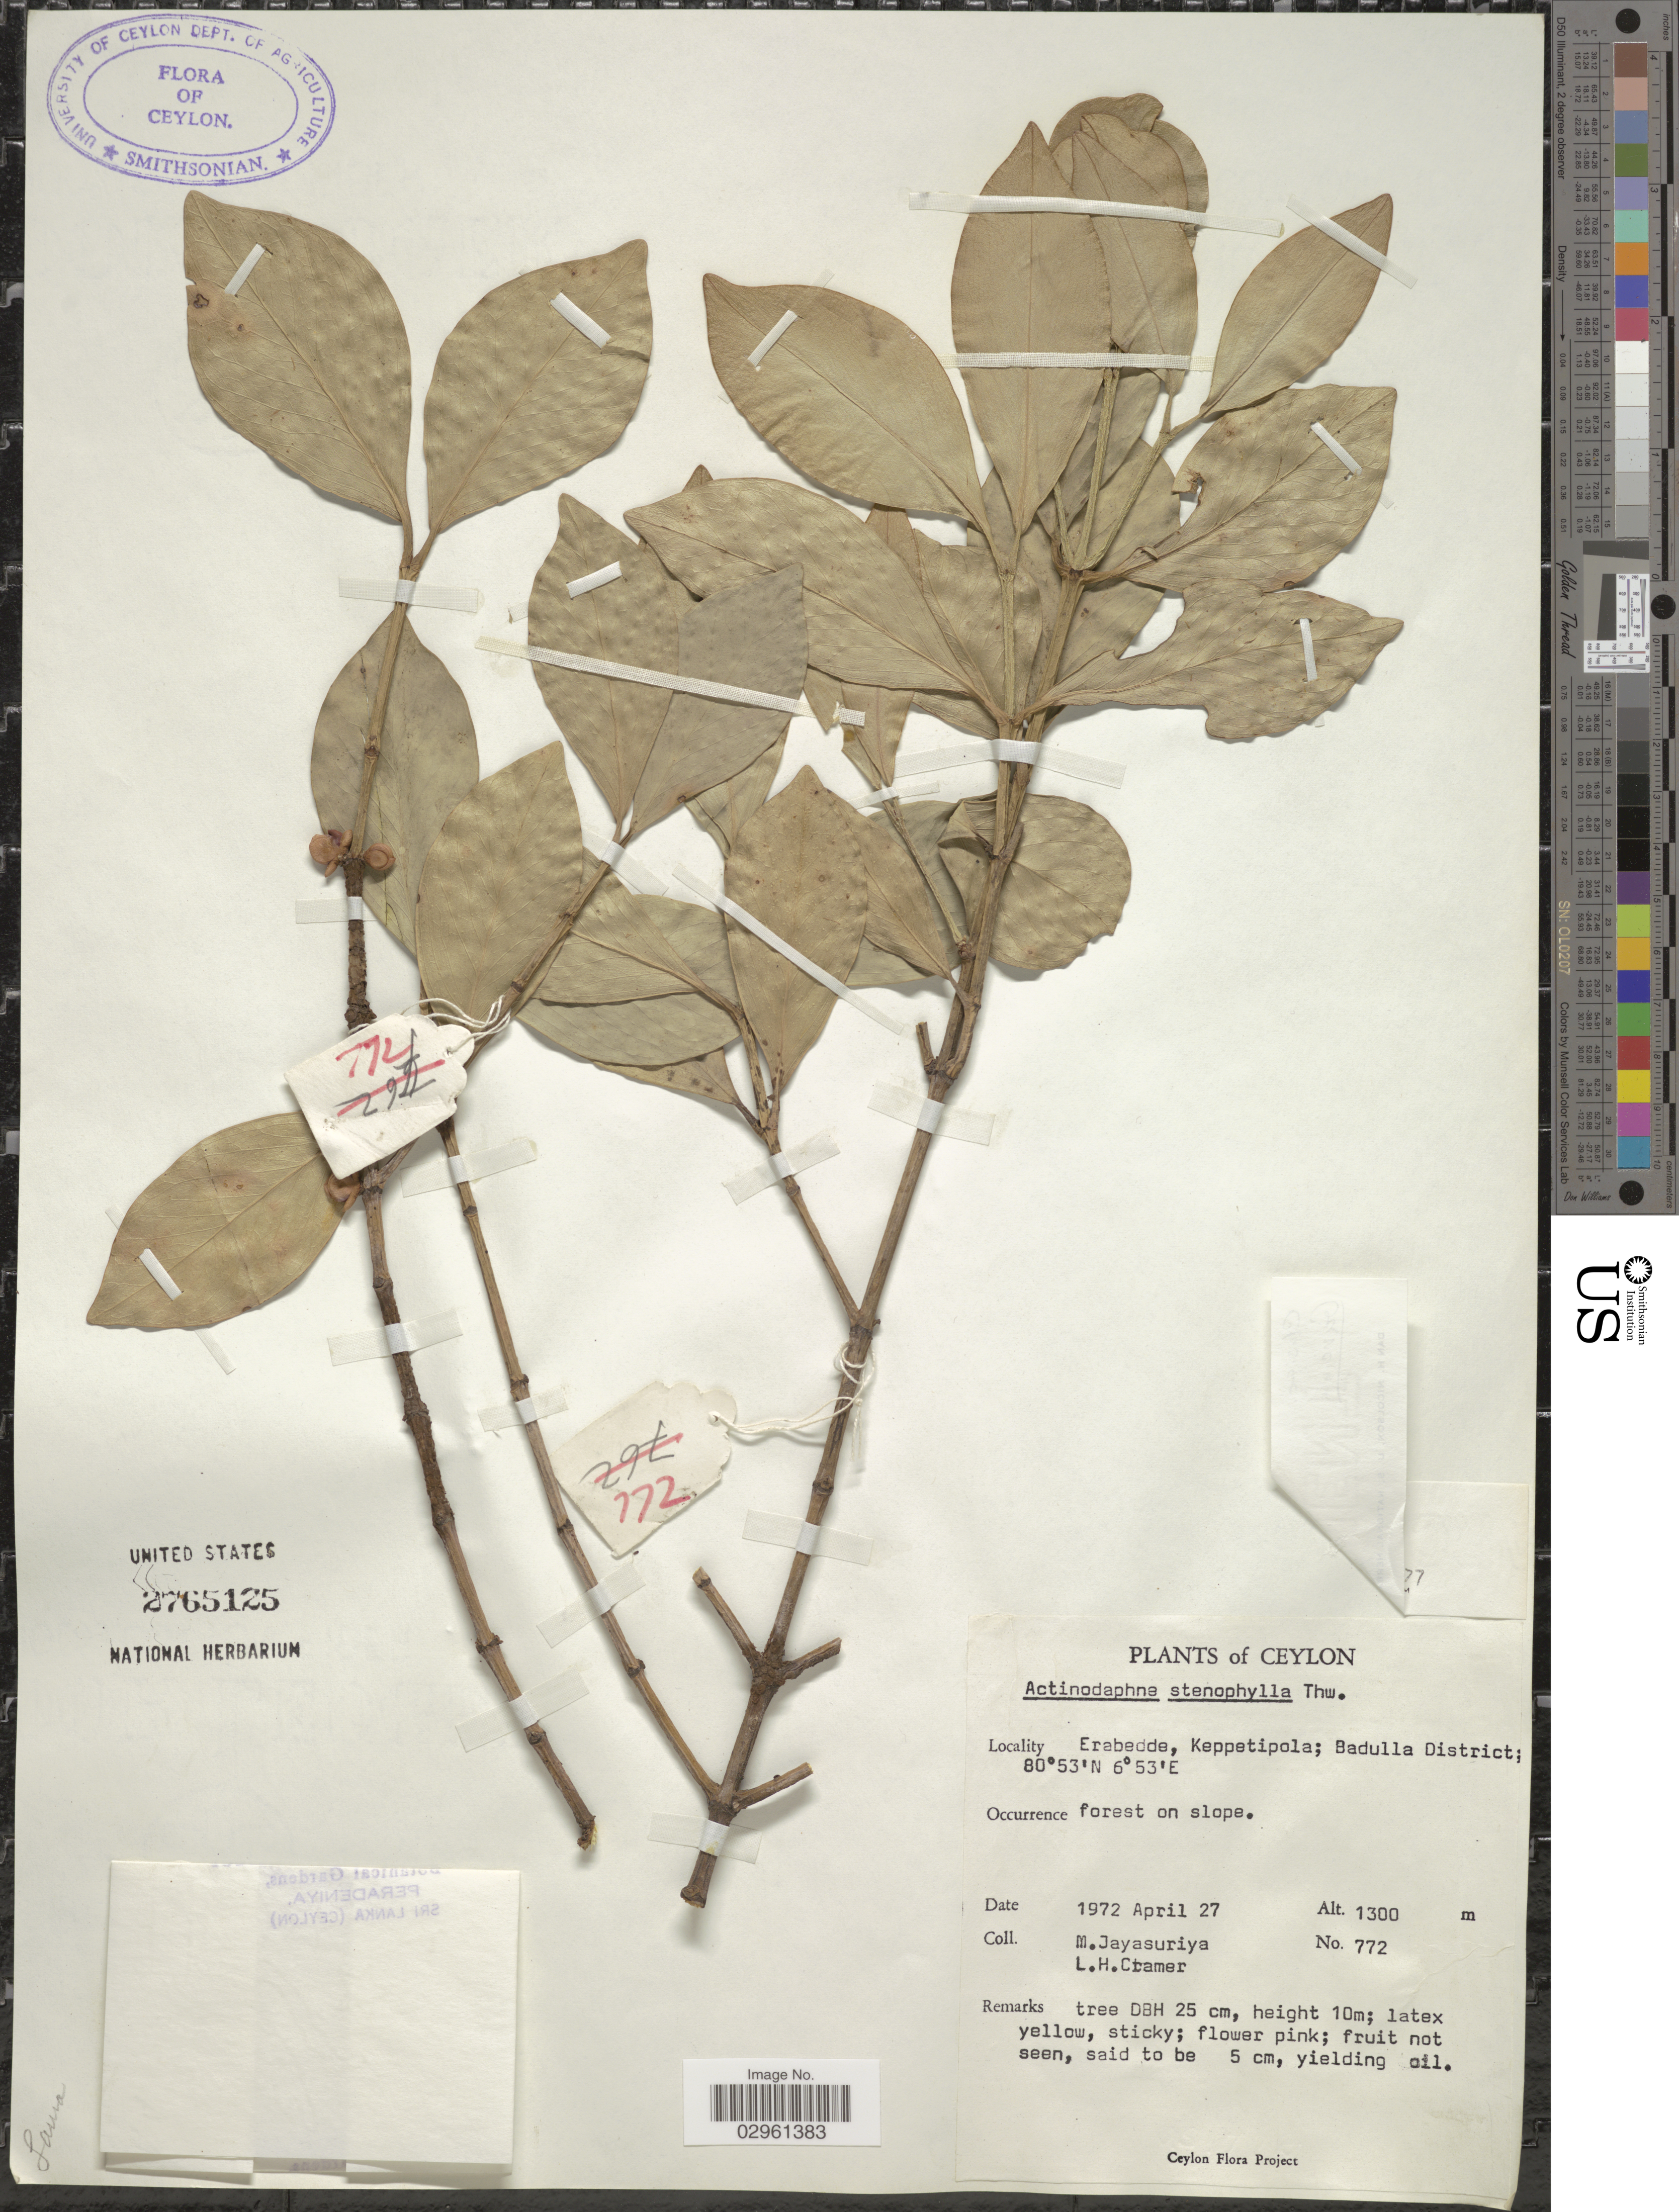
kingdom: Plantae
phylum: Tracheophyta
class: Magnoliopsida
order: Malpighiales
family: Clusiaceae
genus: Garcinia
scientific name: Garcinia sp.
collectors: M. Jayasuriya & L. H. Cramer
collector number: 772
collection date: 1972-04-27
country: Sri Lanka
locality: Ceylon. Erabedde, Keppetipola; Badulla District.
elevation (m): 1300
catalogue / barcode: US 2765125